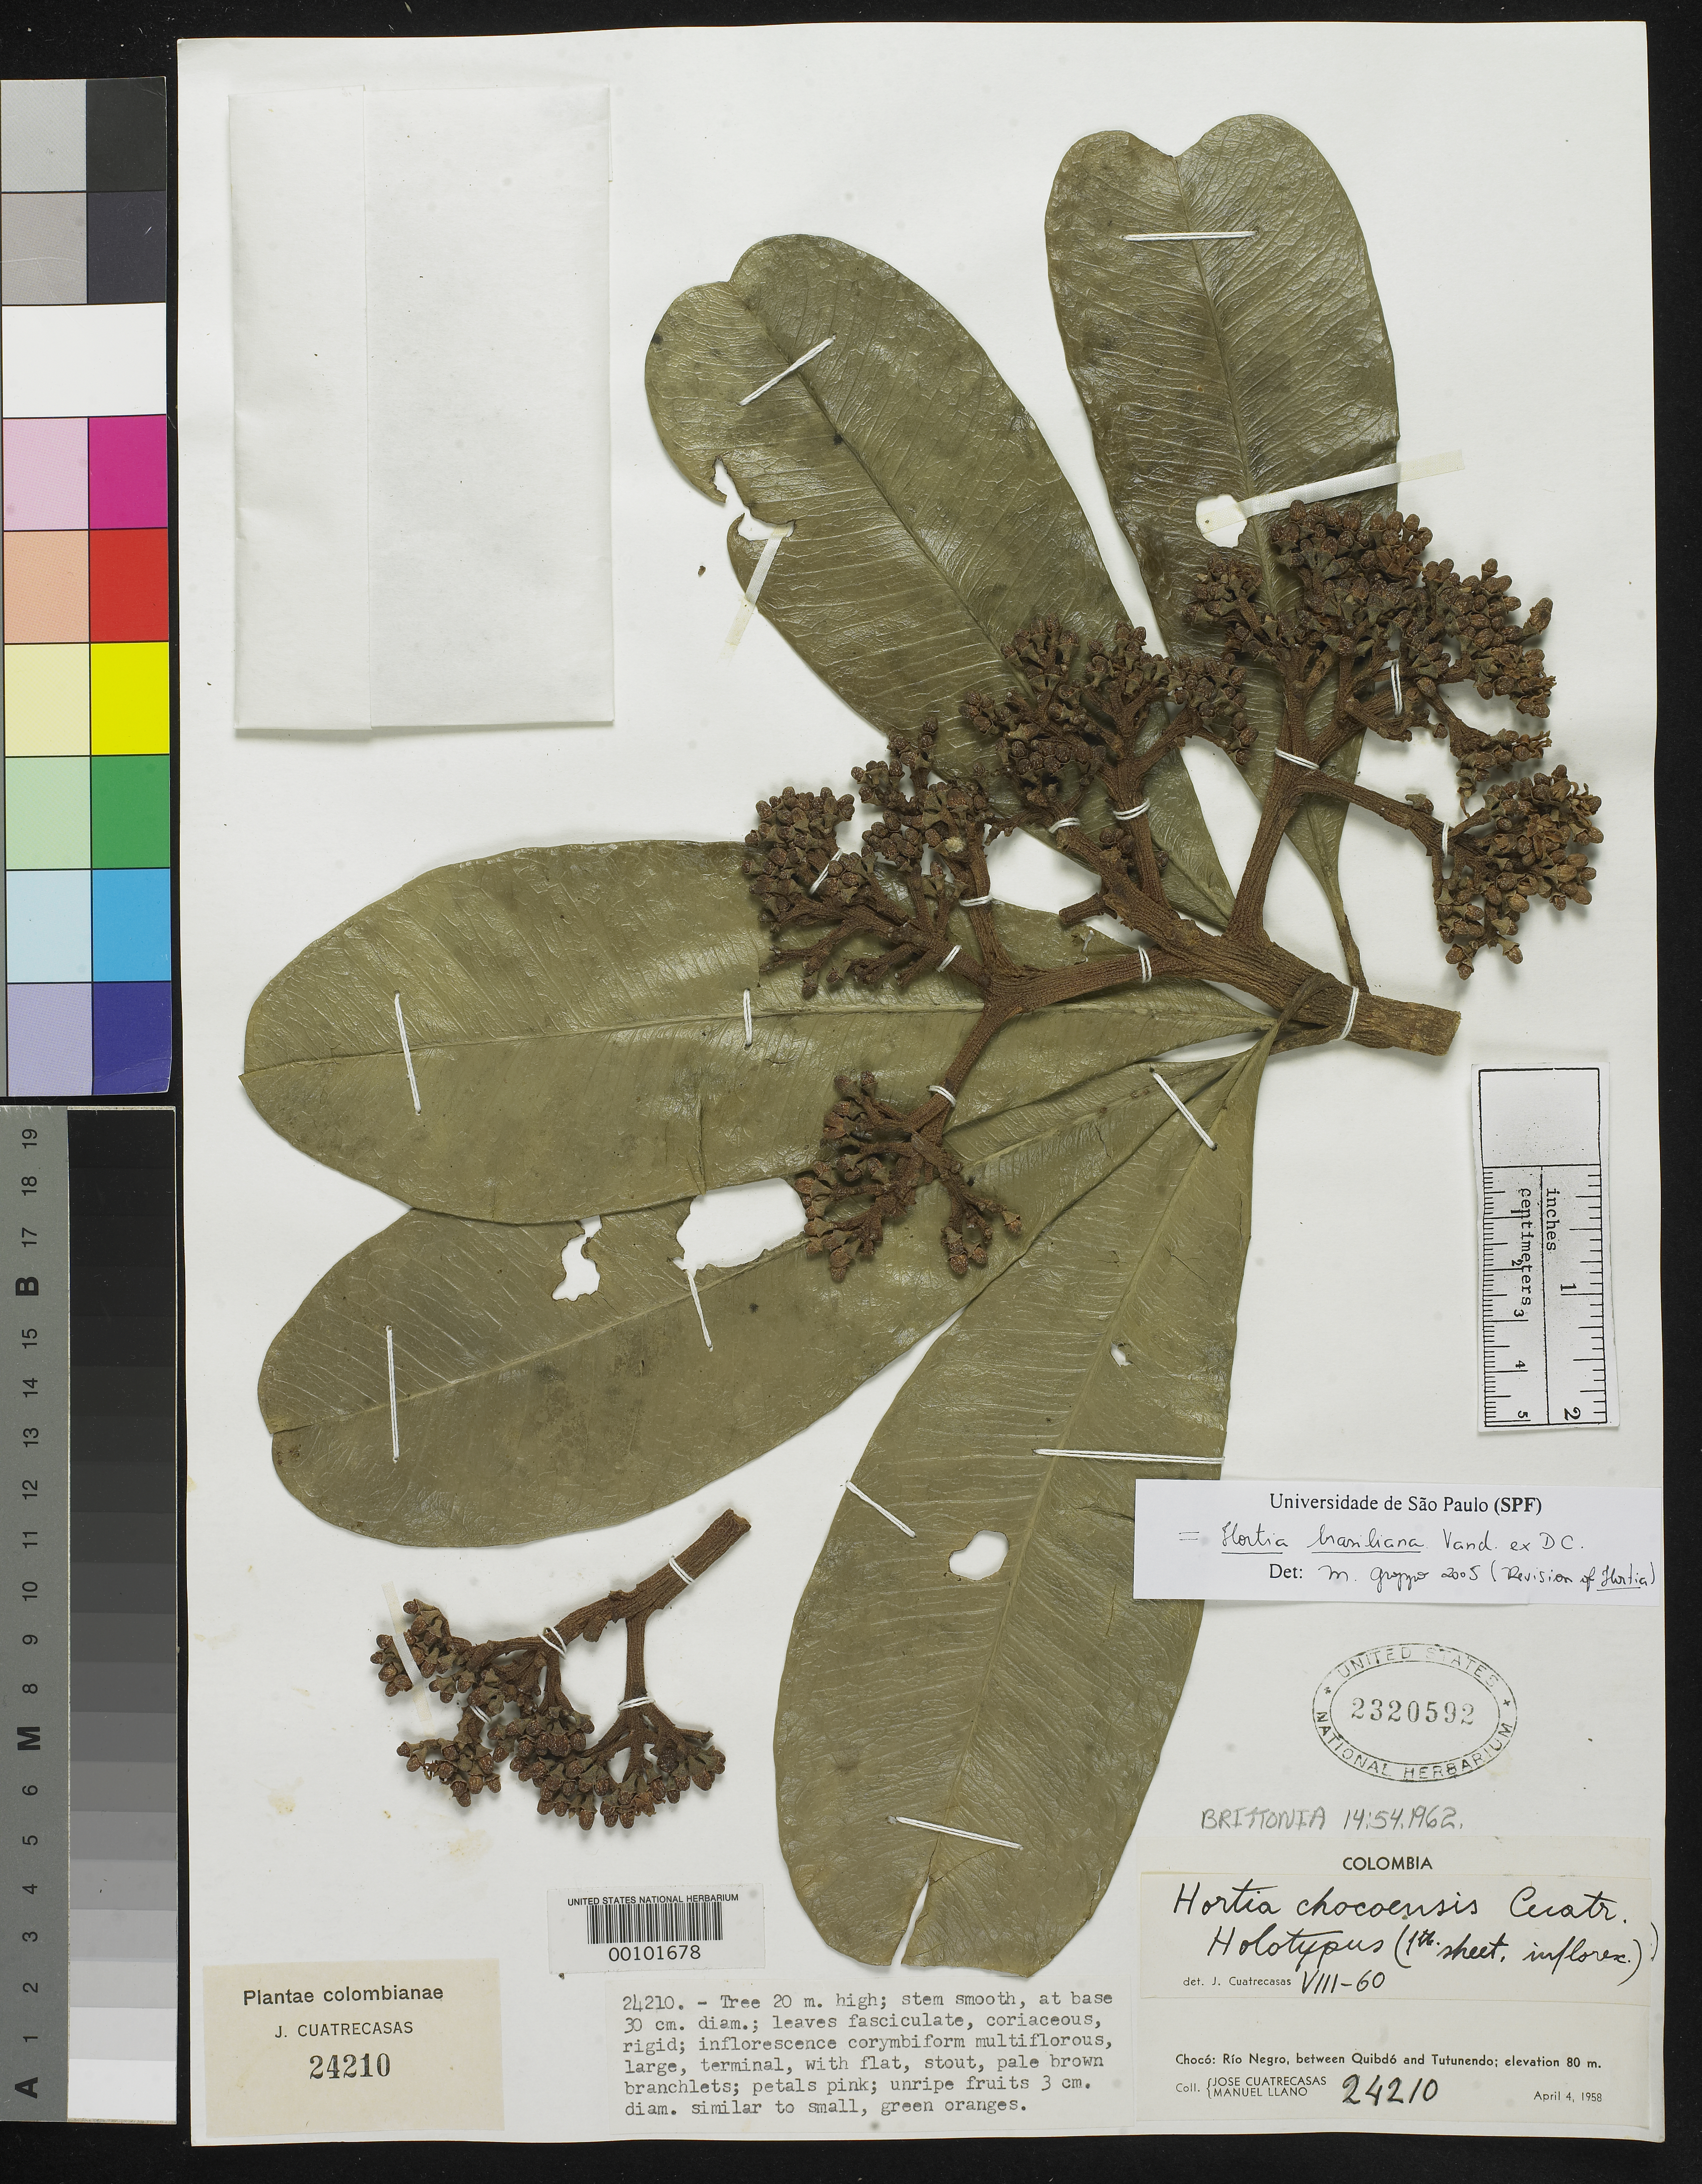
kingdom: Plantae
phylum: Tracheophyta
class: Magnoliopsida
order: Sapindales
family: Rutaceae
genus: Hortia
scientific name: Hortia chocoensis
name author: Cuatrec.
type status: Holotype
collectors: J. Cuatrecasas & M. Llano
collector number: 24210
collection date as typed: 04 Apr 1958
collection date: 1958-04-04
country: Colombia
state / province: Chocó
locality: Rio Negro, between Quibdo and TutUnendo.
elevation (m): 80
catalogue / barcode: US 2320592